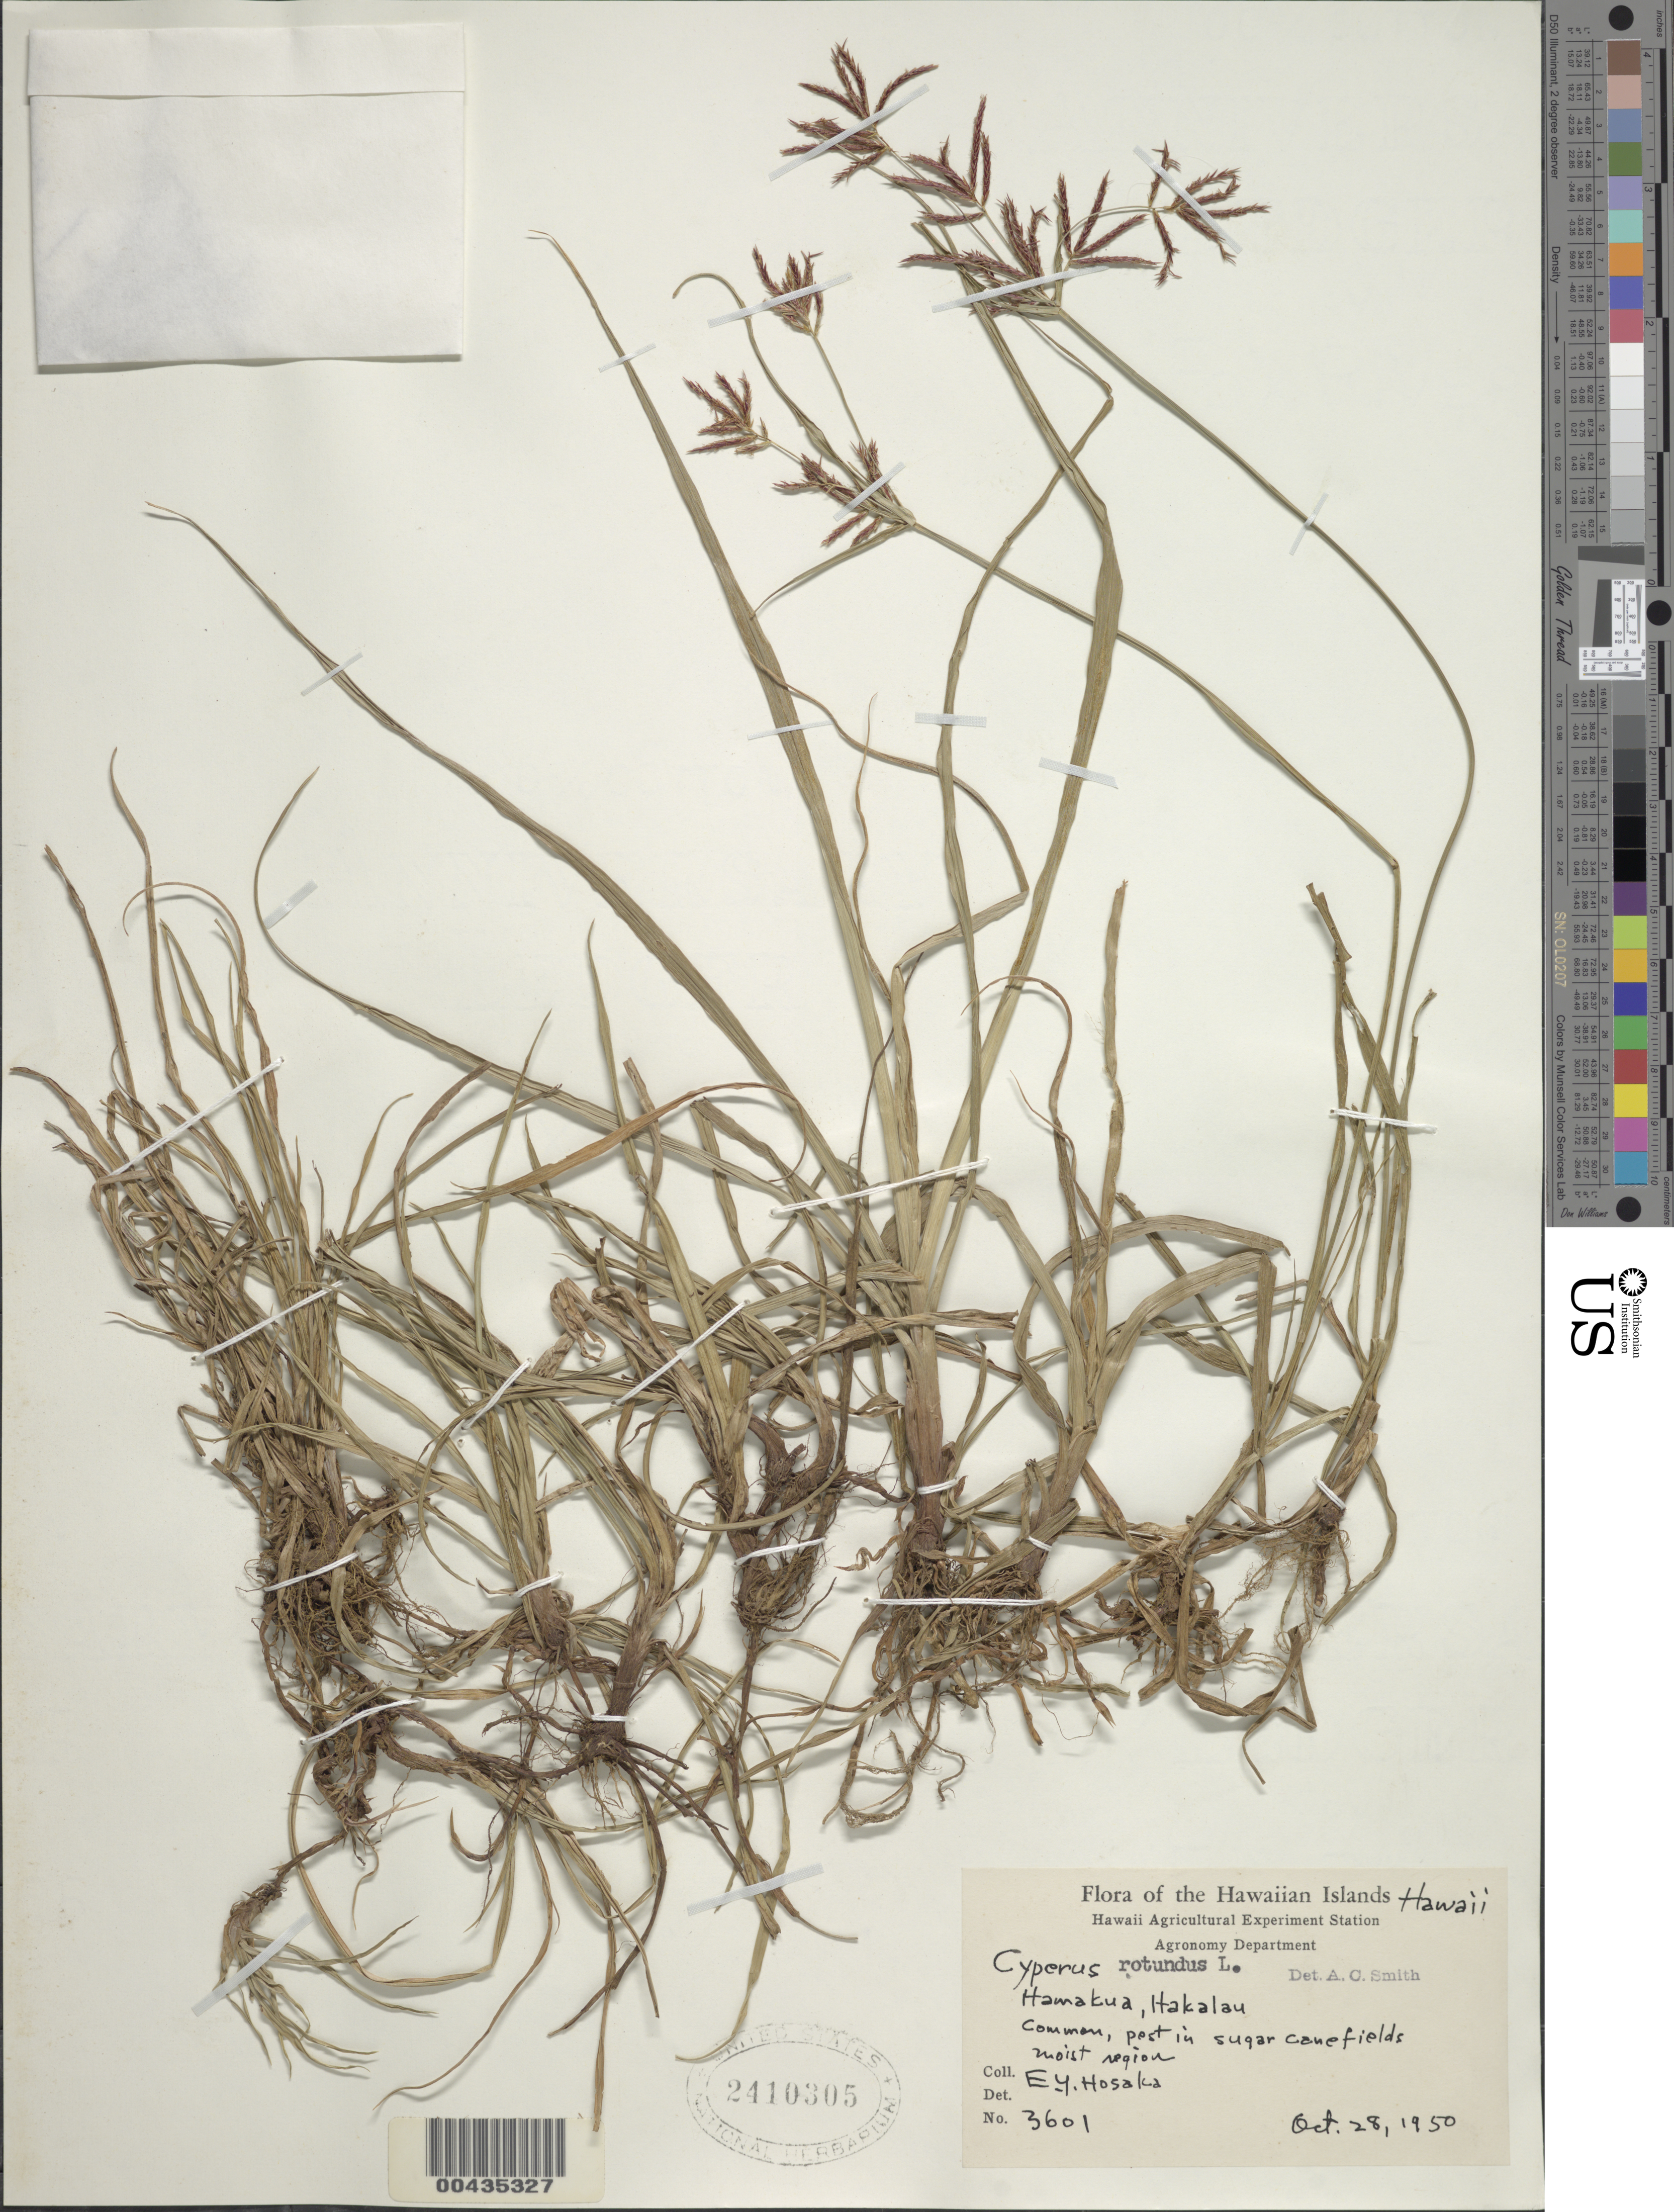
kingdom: Plantae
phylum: Tracheophyta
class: Liliopsida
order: Poales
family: Cyperaceae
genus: Cyperus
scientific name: Cyperus rotundus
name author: L.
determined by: Smith, A. C.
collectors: E. Y. Hosaka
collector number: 3601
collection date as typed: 28 Oct 1950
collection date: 1950-10-28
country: United States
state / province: Hawaii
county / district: Hawaii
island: Hawaii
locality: Hawaii, Hamakua, Hakalau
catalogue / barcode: US 2410305